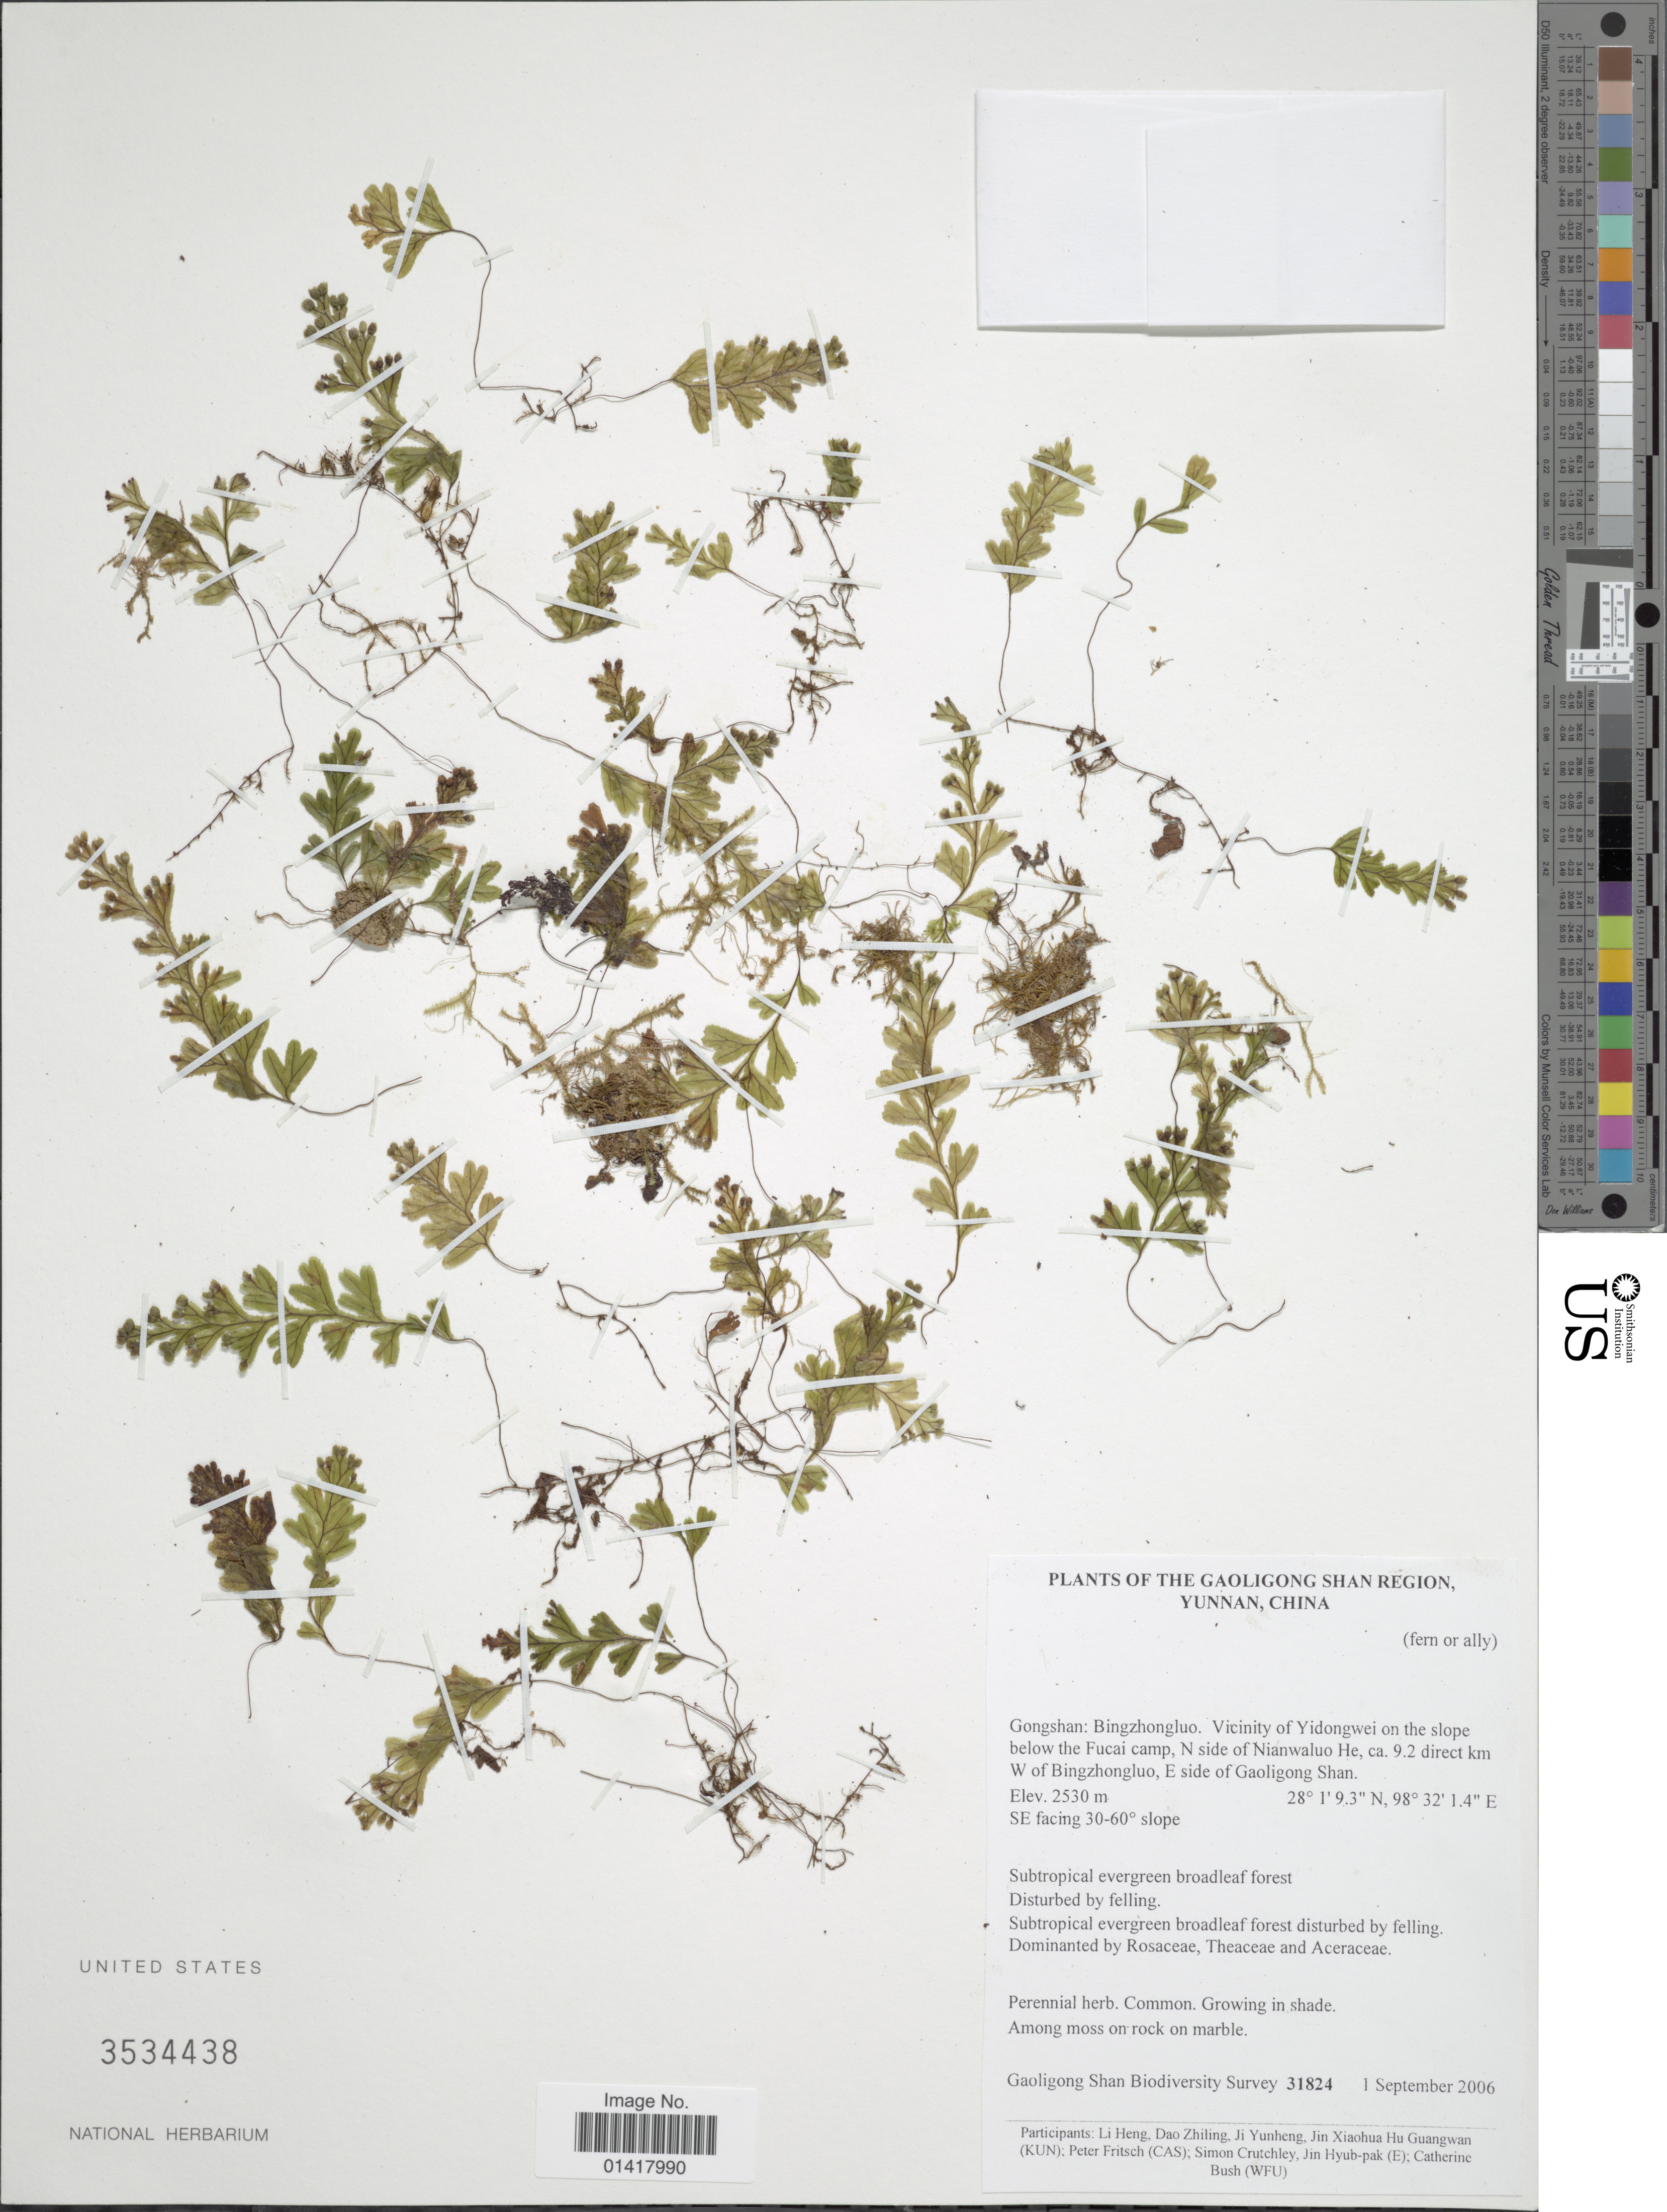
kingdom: Plantae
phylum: Tracheophyta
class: Polypodiopsida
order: Hymenophyllales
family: Hymenophyllaceae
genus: Hymenophyllum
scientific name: Hymenophyllum sp.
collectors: Gaoligong Shan Biodiversity Survey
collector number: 31824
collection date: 2006-09-01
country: China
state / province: Yunnan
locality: The Gailigong Shan Region, Gongshan: Bingzhongluo. Vicinity of Yidongwei on the slope below the Fucai camp, N side of Nianwaluo He, 9.2 direct km W of Bingzhingluo, E side of Gaoligong Shan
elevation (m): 2530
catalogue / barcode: US 3534438